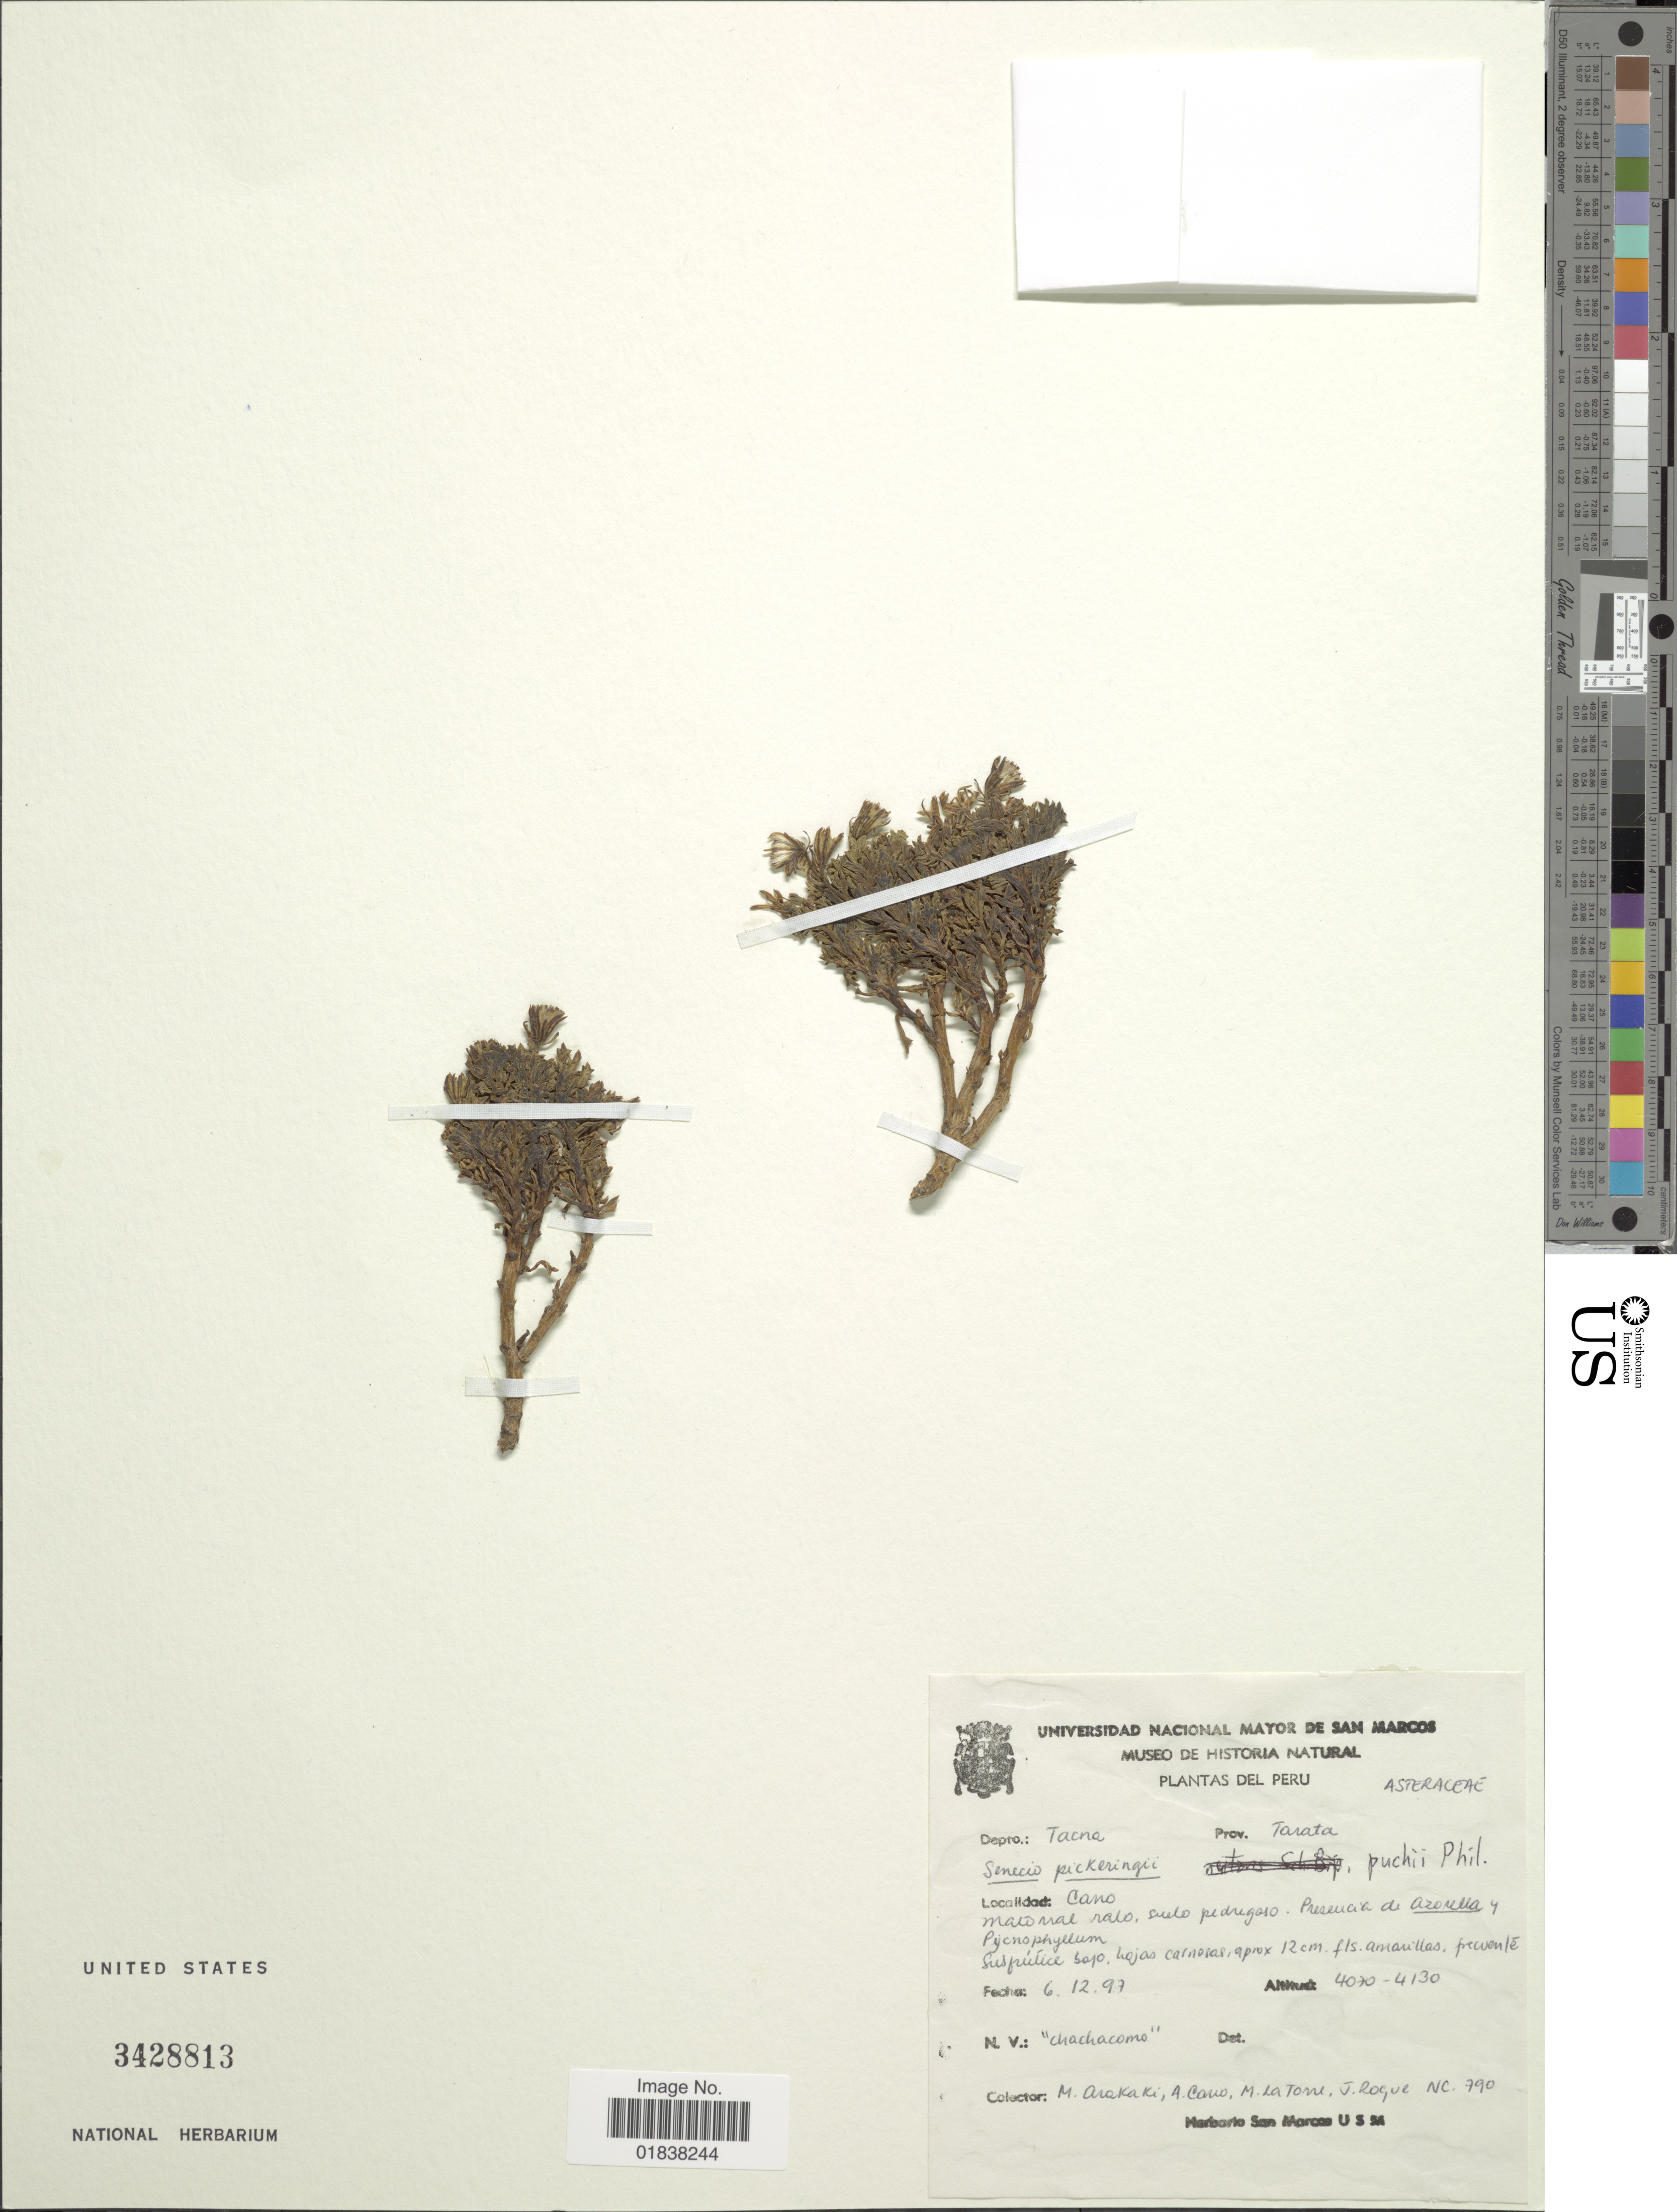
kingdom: Plantae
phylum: Tracheophyta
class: Magnoliopsida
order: Asterales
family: Asteraceae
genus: Senecio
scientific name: Senecio pickeringii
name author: A. Gray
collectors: M. Arakaki, A. Cano, M. I. La Torre & J. Roque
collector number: NC790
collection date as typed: Transcribed d/m/y: 6/12/97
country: Peru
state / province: Tacna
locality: Prov. Tarata, Cano,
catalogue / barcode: US 3428813